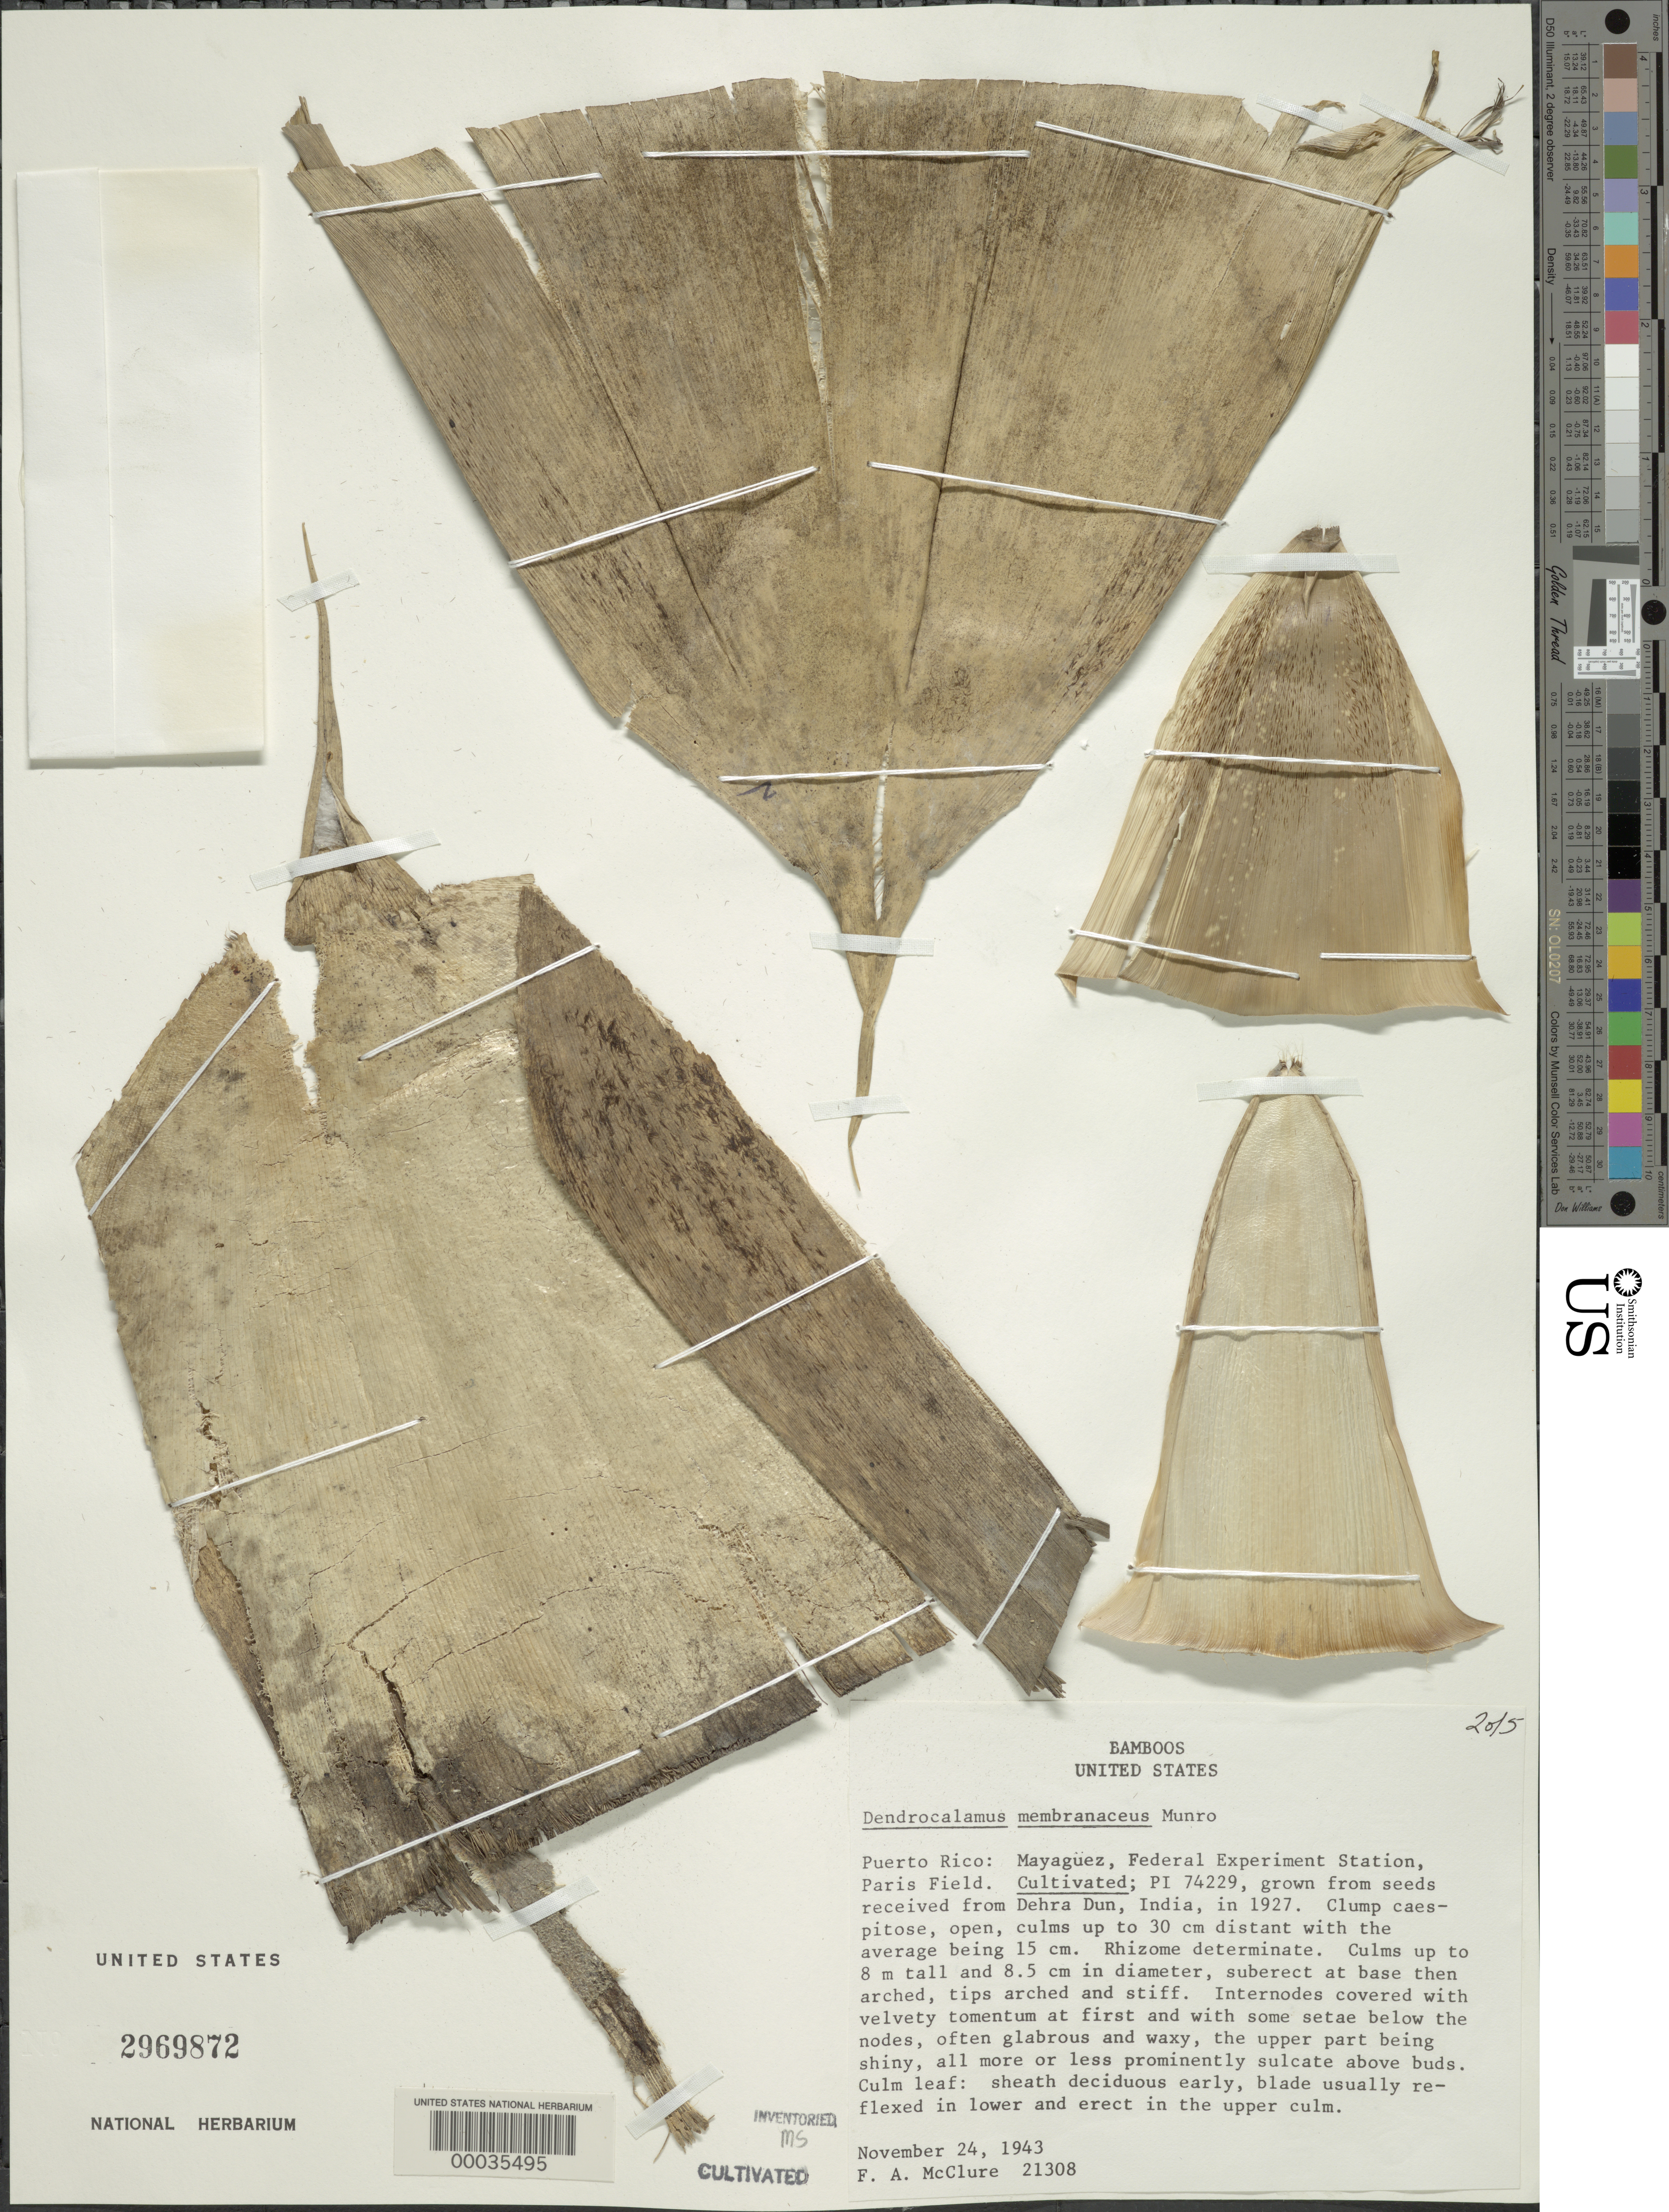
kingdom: Plantae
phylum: Tracheophyta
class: Liliopsida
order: Poales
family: Poaceae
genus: Dendrocalamus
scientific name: Dendrocalamus membranaceus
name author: Munro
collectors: F. A. McClure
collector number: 21308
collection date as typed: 24 Nov 1943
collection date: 1943-11-24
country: Puerto Rico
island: Greater Antilles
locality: Federal experimental station, paris field, mayaguez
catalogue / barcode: US 2969872